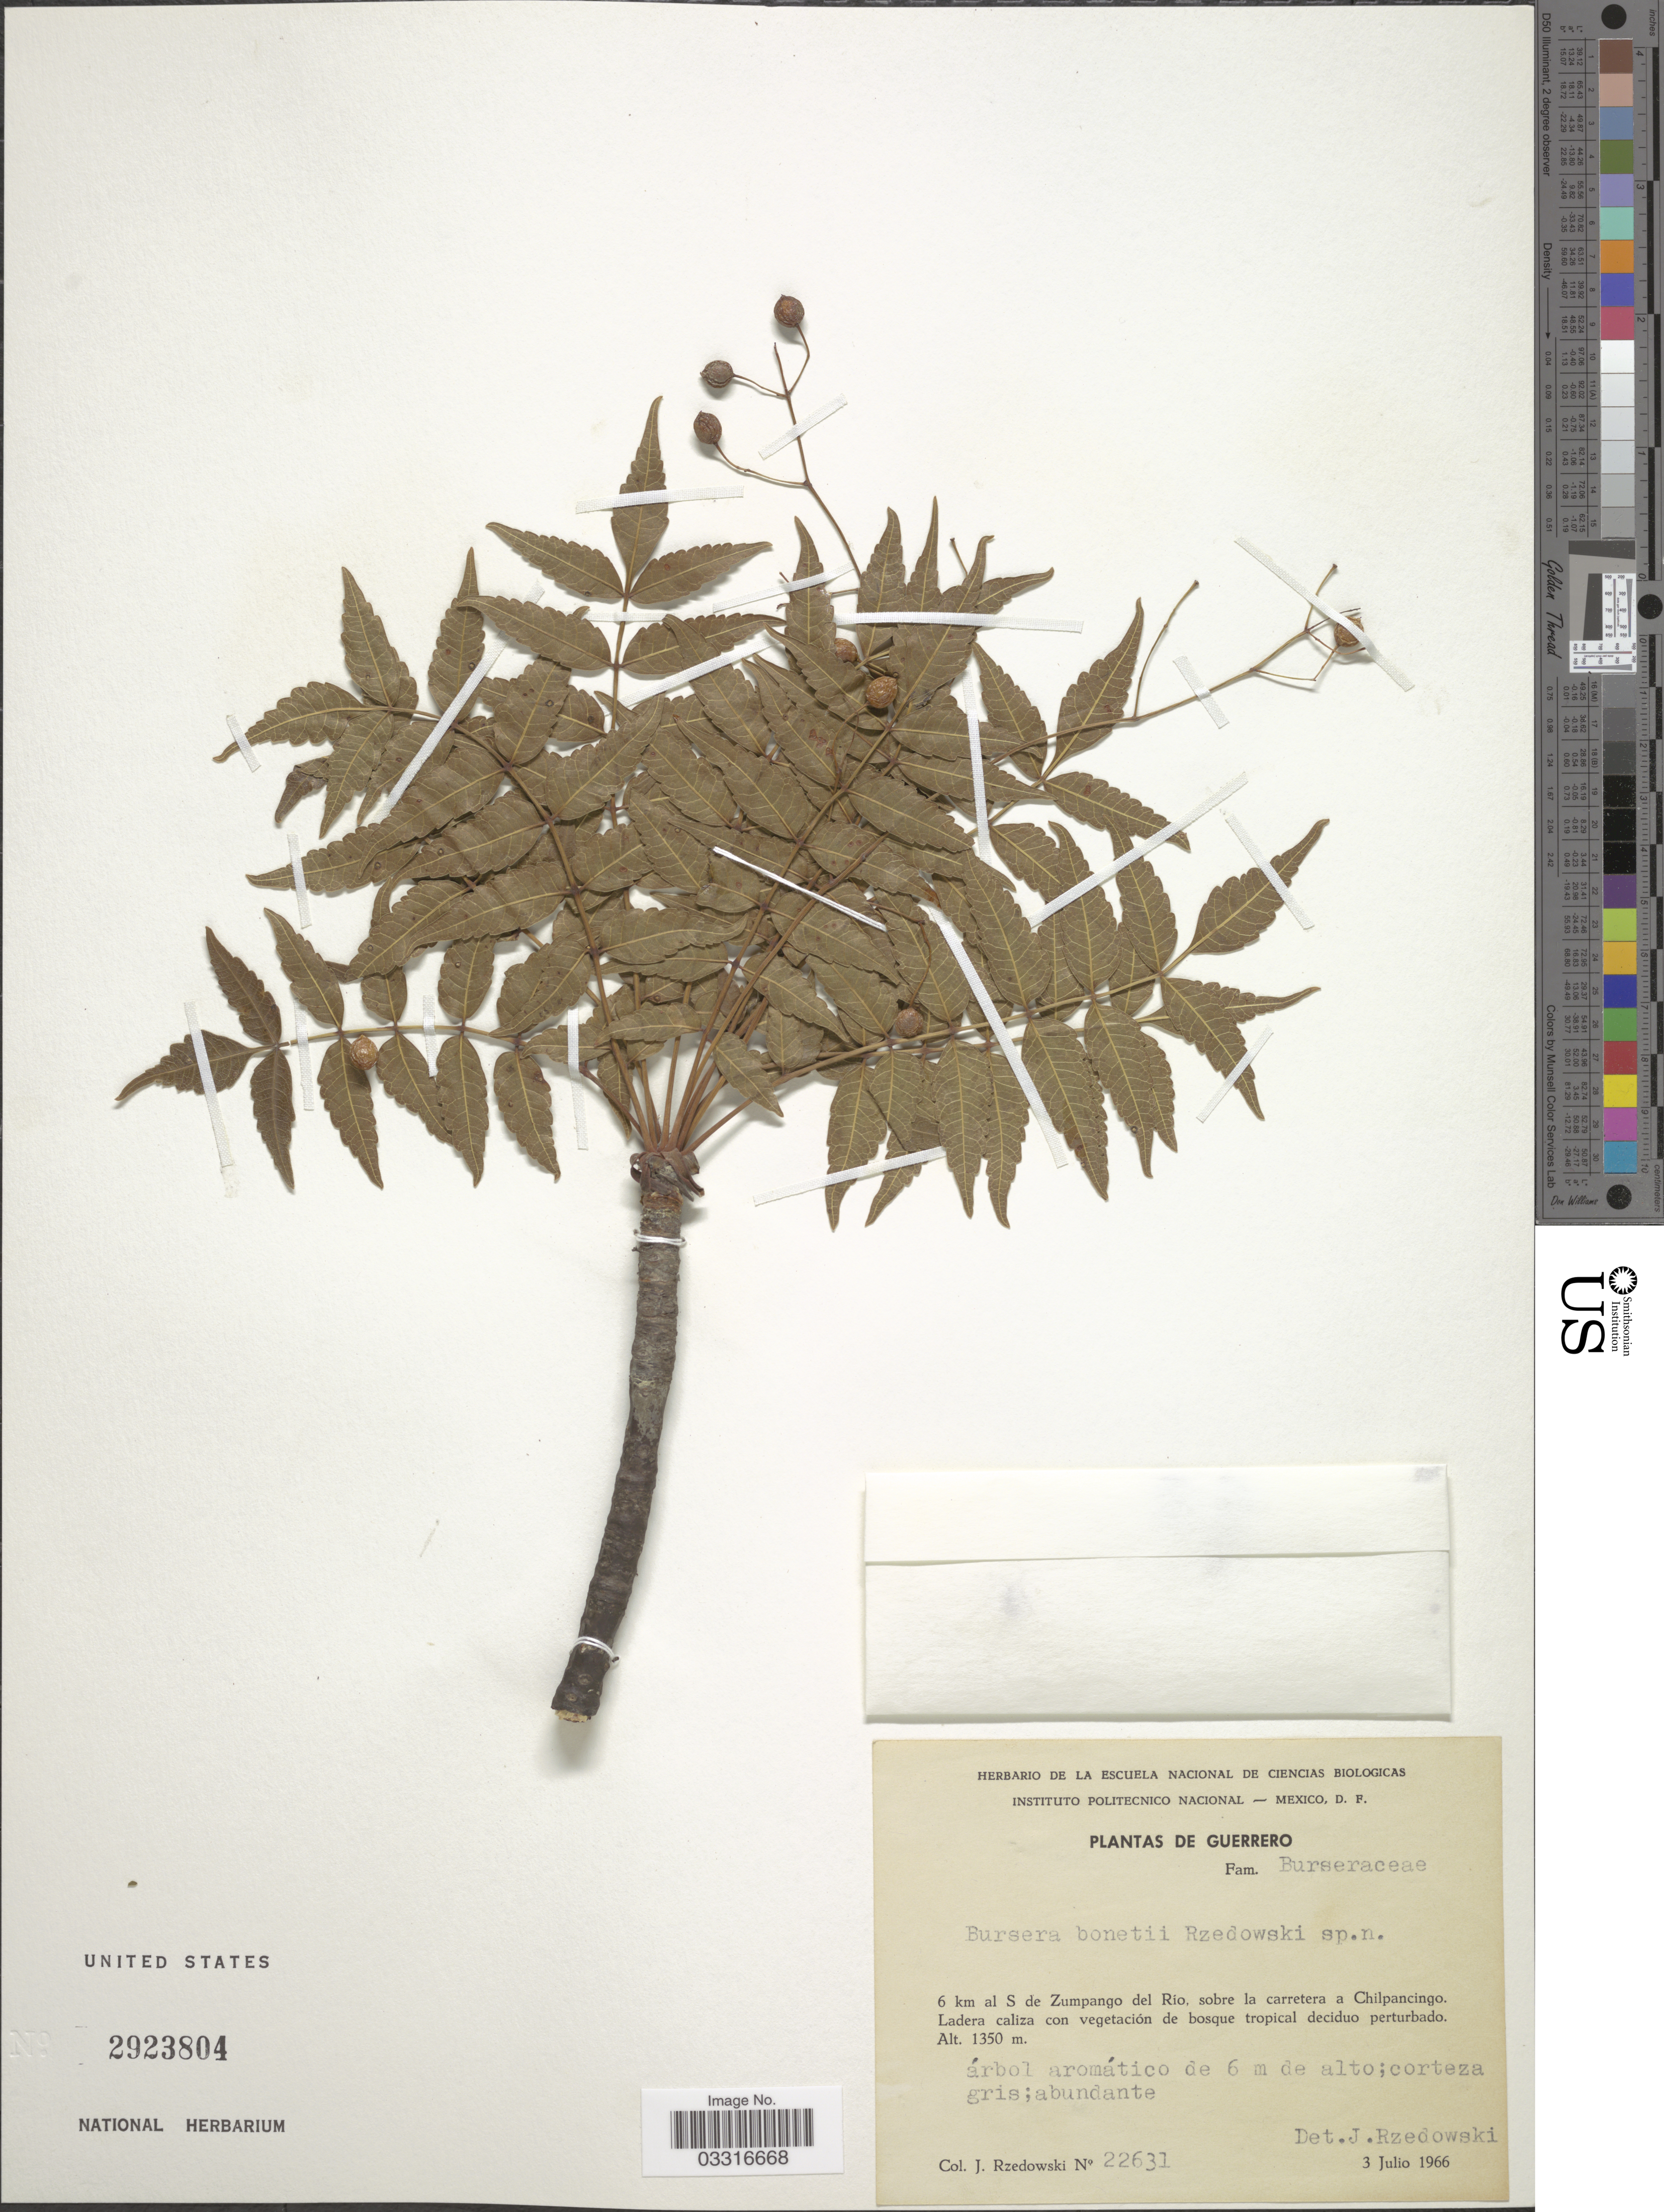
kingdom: Plantae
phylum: Tracheophyta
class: Magnoliopsida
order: Sapindales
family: Burseraceae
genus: Bursera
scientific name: Bursera bonetii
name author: Rzed.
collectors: J. Rzedowski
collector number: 22631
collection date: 1966-07-03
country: Mexico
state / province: Guerrero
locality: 6 km al S de Zumpango del Río, sobre la carretera a Chilpancingo.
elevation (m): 1350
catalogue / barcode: US 2923804